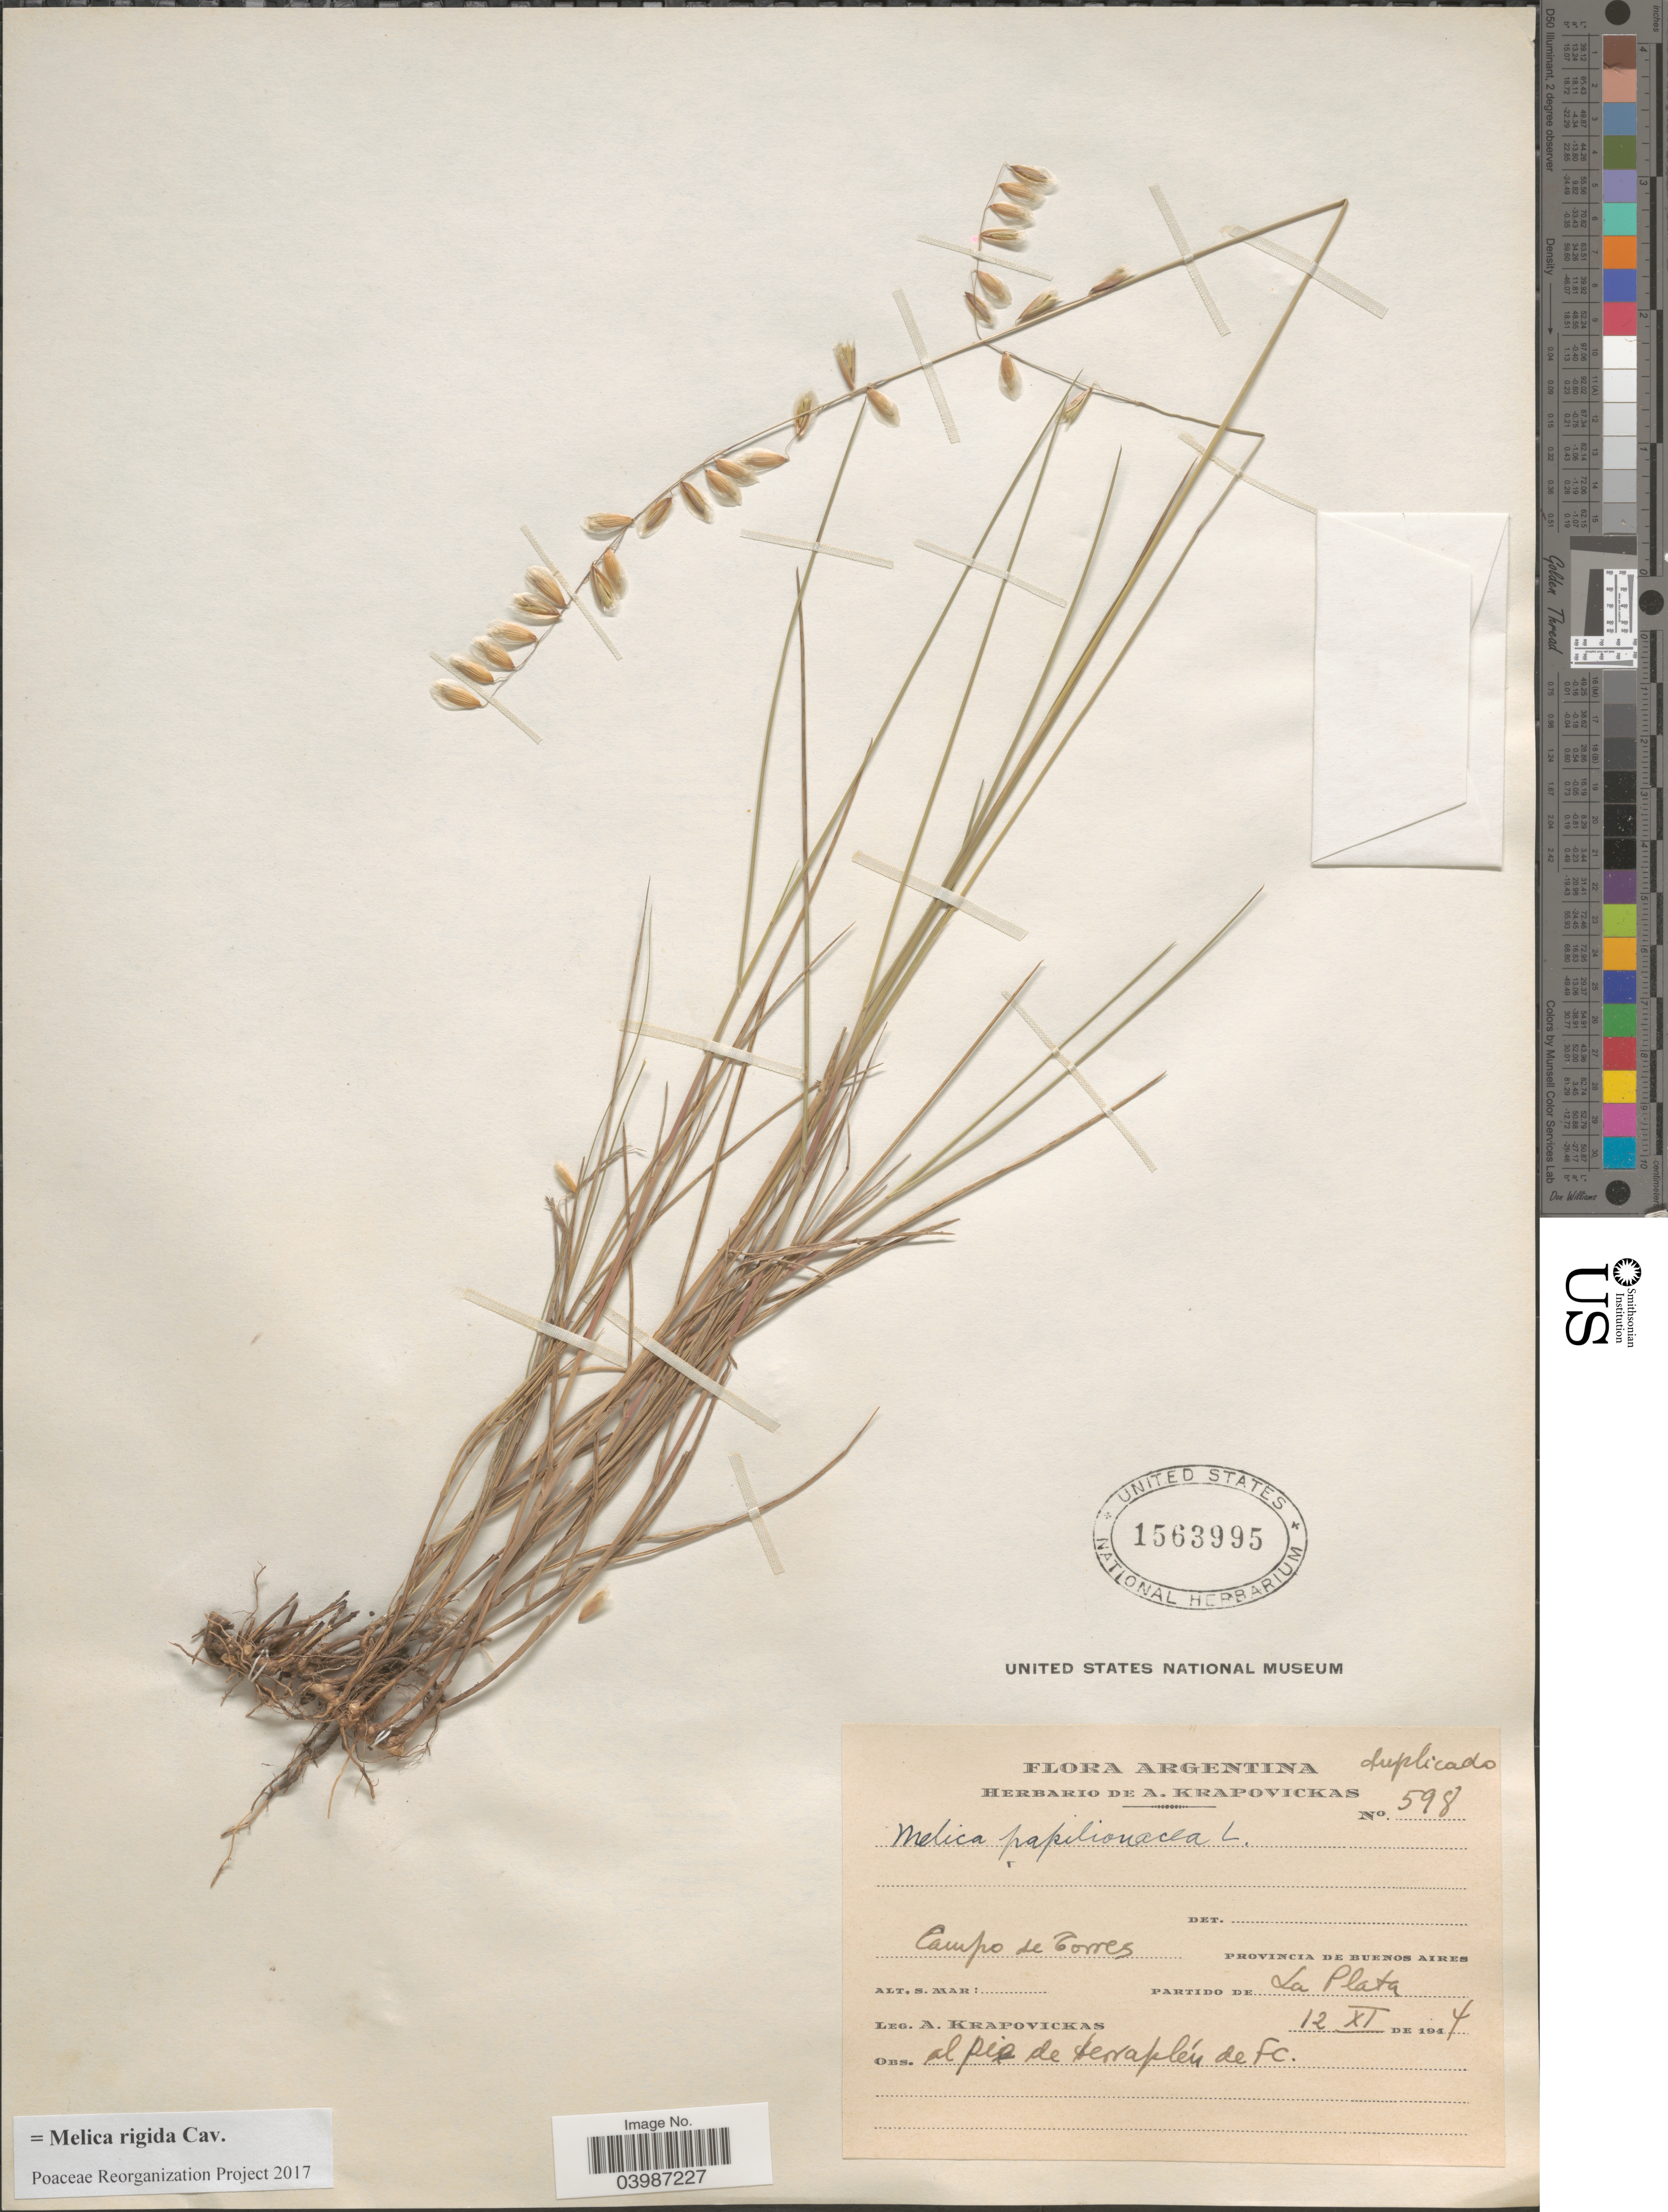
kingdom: Plantae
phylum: Tracheophyta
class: Liliopsida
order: Poales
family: Poaceae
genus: Melica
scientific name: Melica rigida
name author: Cav.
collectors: A. Krapovickas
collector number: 598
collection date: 1944-11-12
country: Argentina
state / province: Buenos Aires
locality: Campo de Torres. Partido de La Plata.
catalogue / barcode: US 1563995